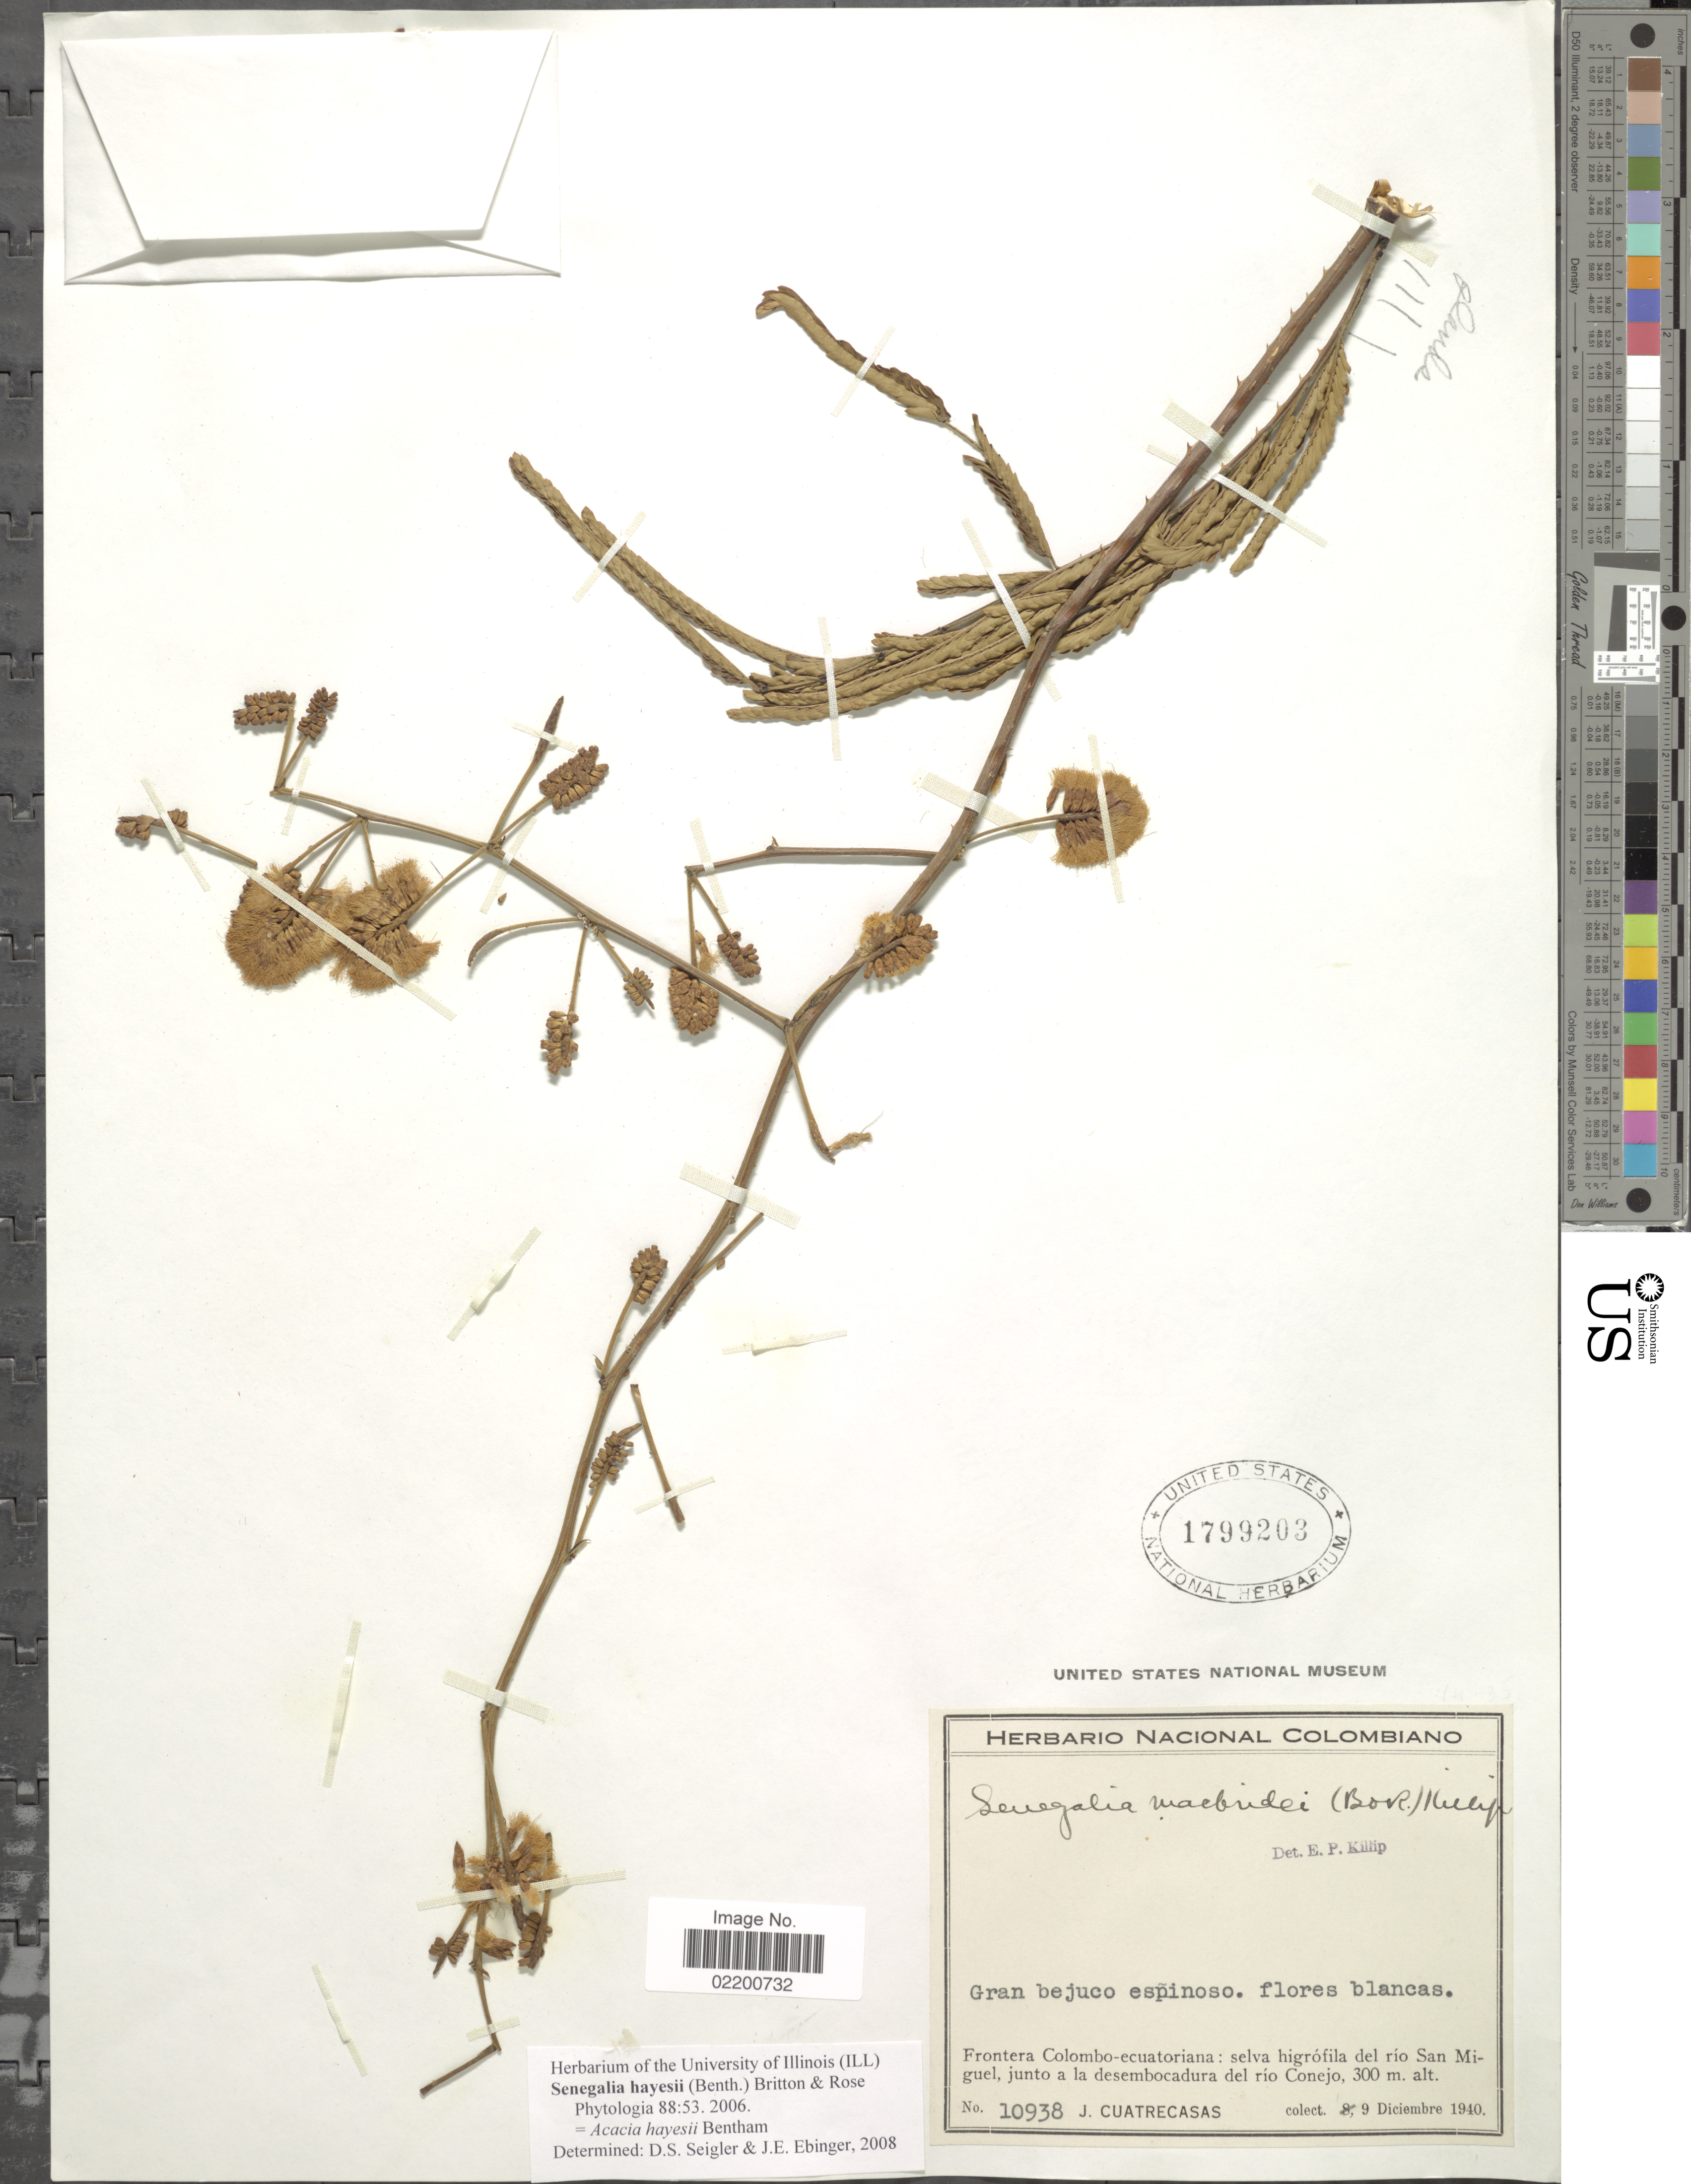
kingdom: Plantae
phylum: Tracheophyta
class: Magnoliopsida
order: Fabales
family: Fabaceae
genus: Senegalia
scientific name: Senegalia hayesii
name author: (Benth.) Britton & Rose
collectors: J. Cuatrecasas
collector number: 10938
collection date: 1940-12-09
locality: Frontera Colombo-ecuatoriana: selva higrofila del rio San Miguel, junto a la desembocadura del rio Conejo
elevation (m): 300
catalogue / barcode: US 1799203